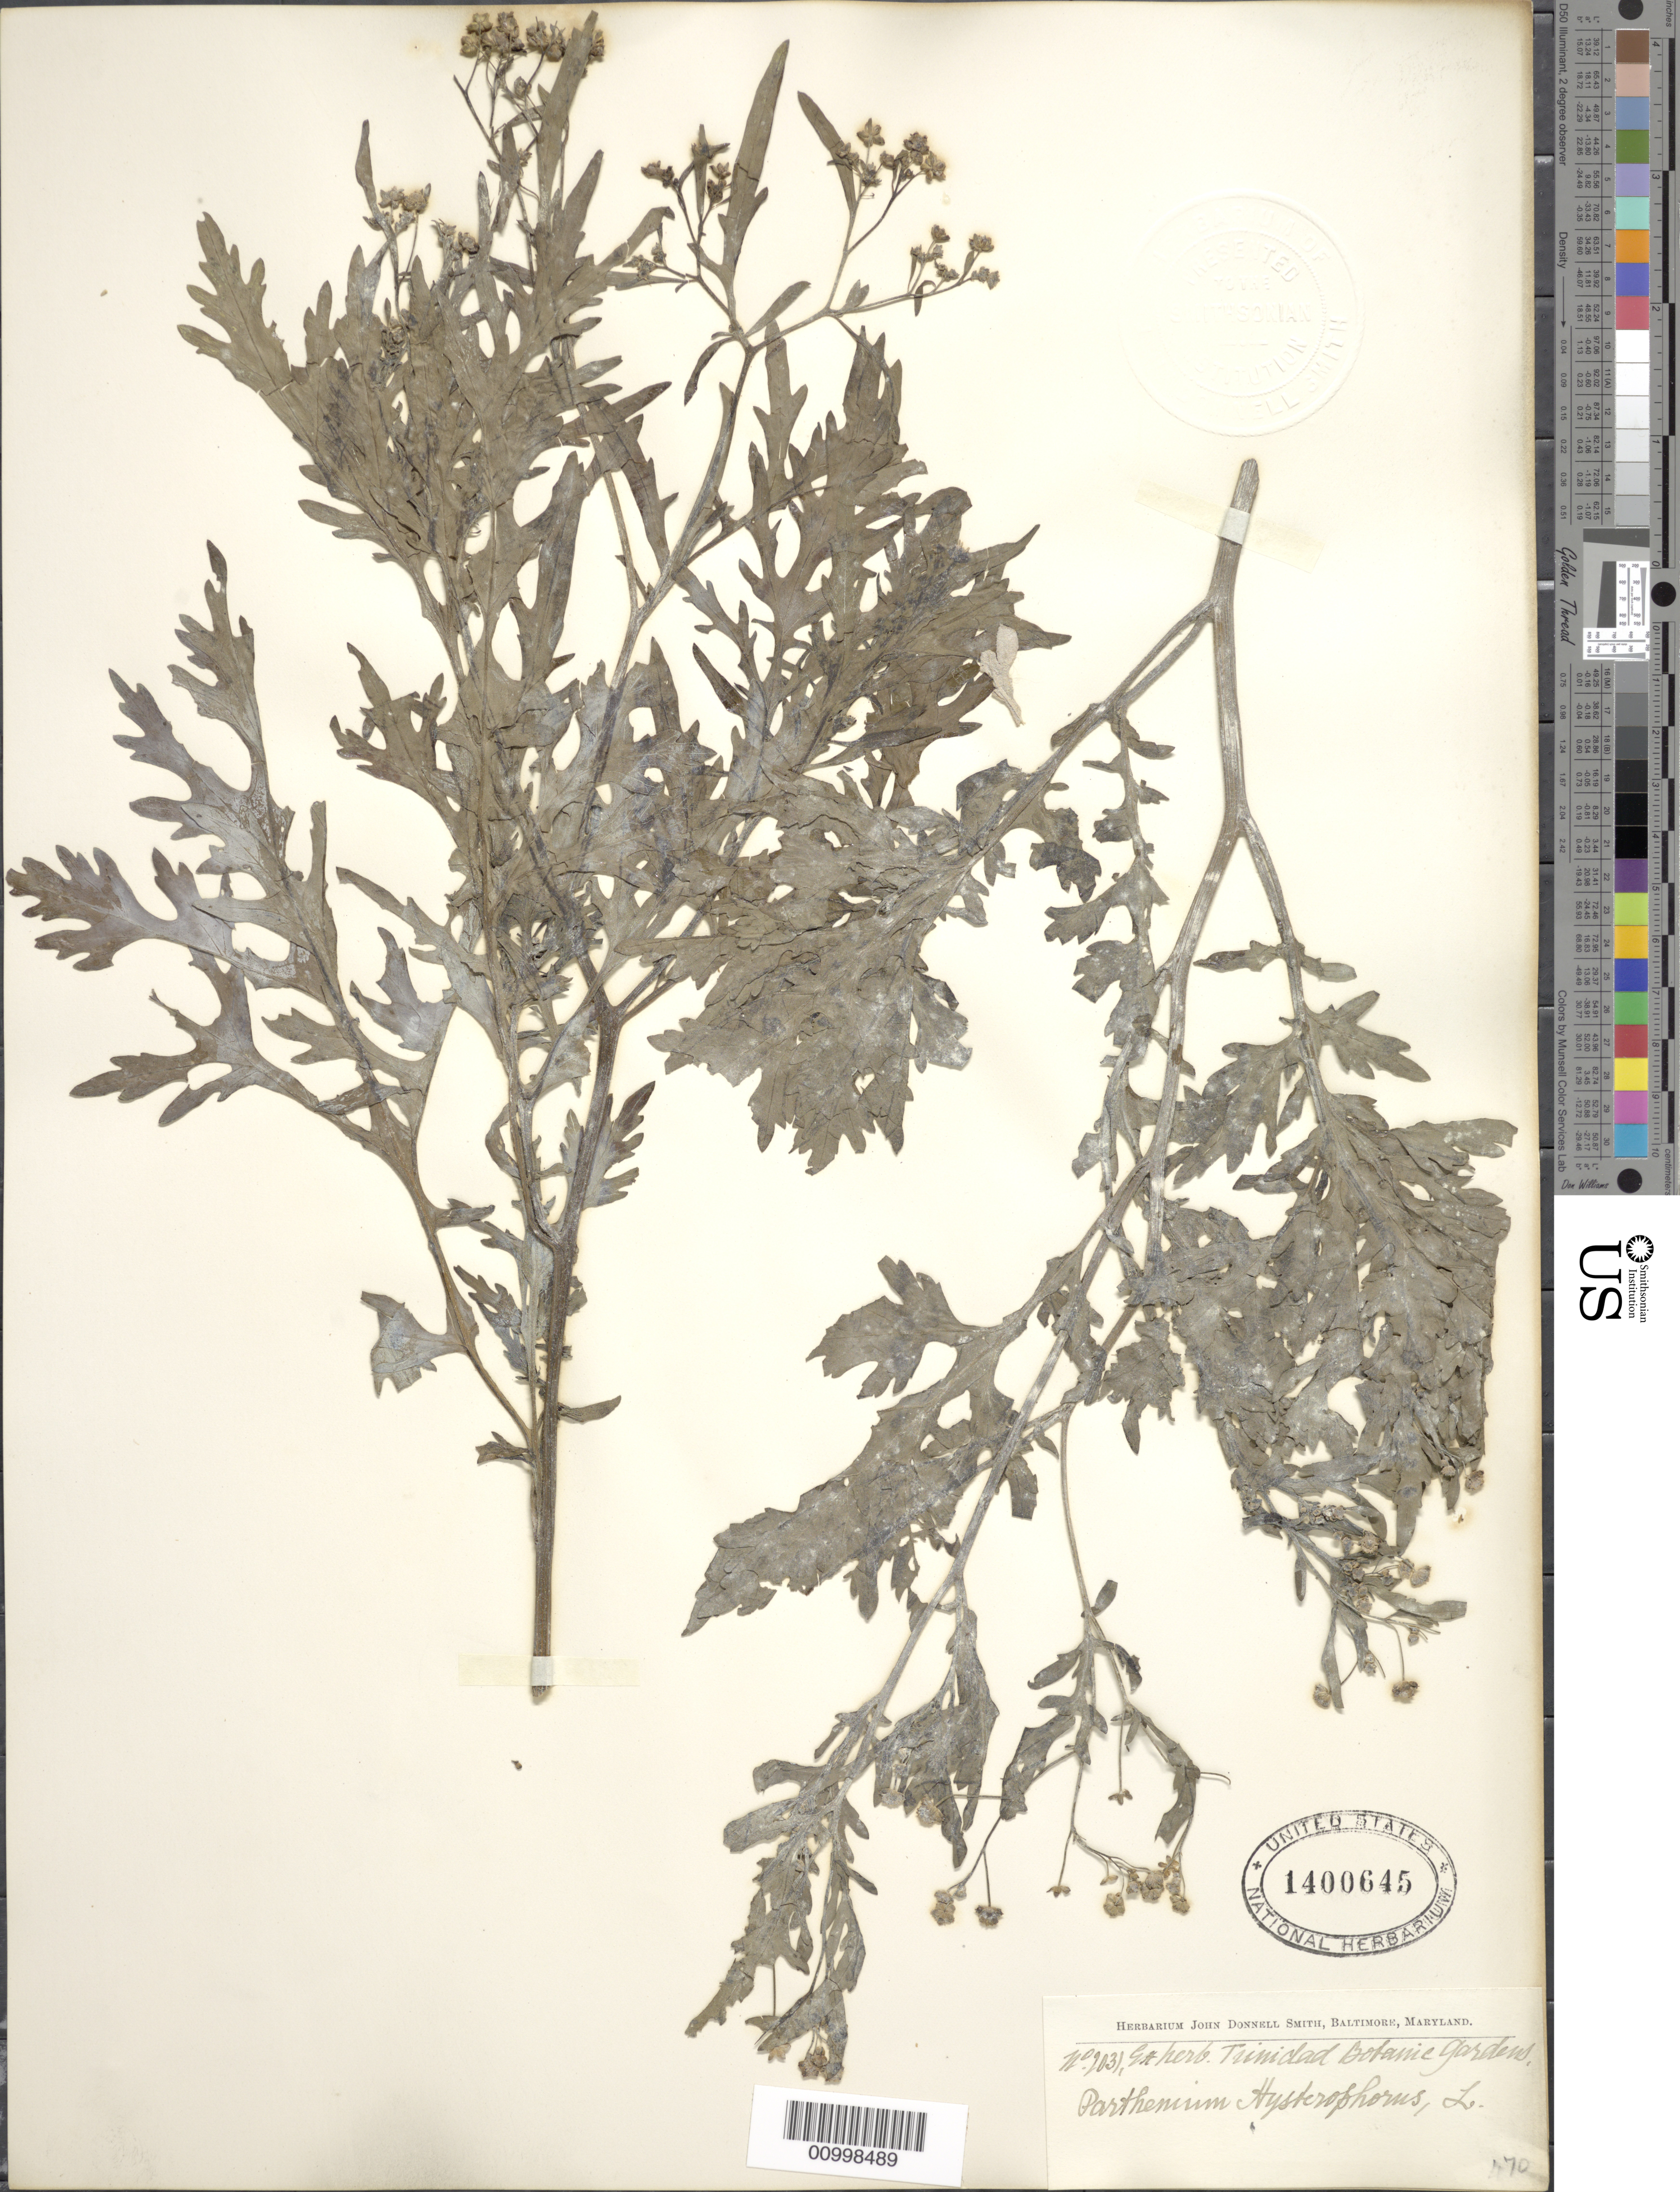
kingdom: Plantae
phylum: Tracheophyta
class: Magnoliopsida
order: Asterales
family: Asteraceae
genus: Parthenium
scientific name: Parthenium hysterophorus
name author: L.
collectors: ex herb. Bot. Gard. Trinidad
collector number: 2031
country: Trinidad and Tobago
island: Trinidad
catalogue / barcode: US 1400645